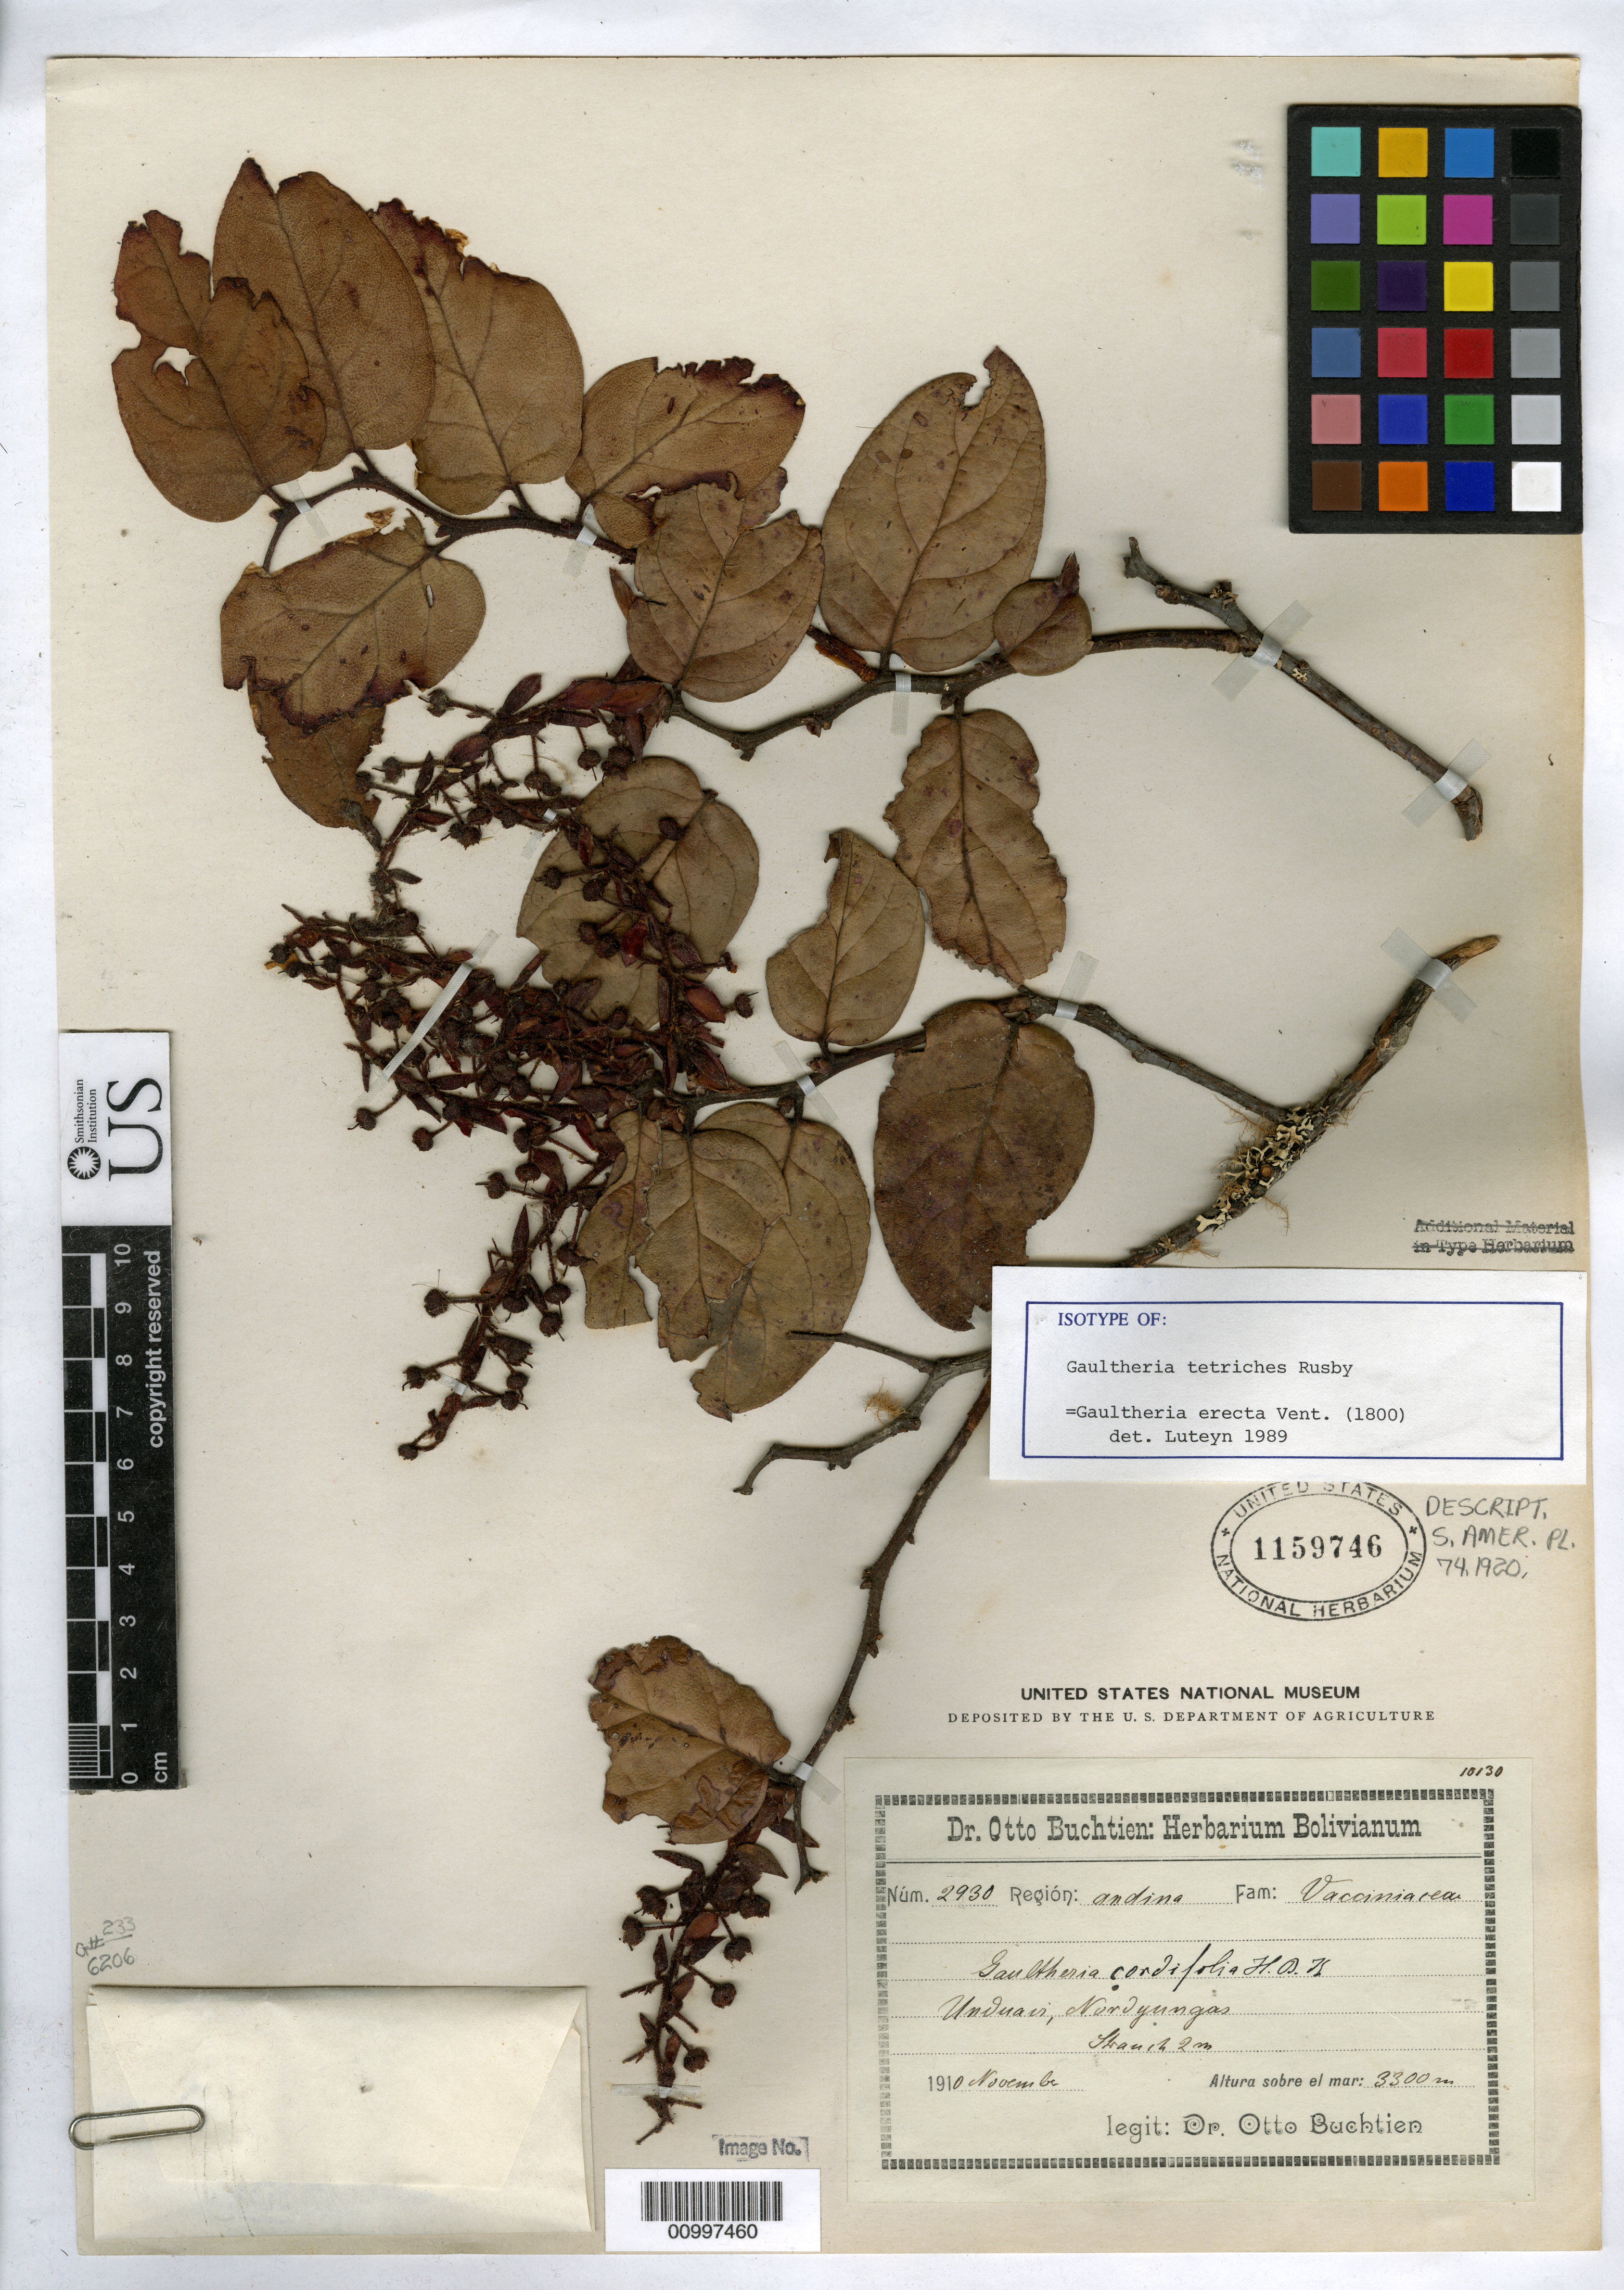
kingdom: Plantae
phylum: Tracheophyta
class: Magnoliopsida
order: Ericales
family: Ericaceae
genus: Gaultheria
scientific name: Gaultheria tetriches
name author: Rusby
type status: Isotype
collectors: O. Buchtien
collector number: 2930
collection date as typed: Nov 1910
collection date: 1910-11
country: Bolivia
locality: Unduair, Nordyungas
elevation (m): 3300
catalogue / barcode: US 1159746